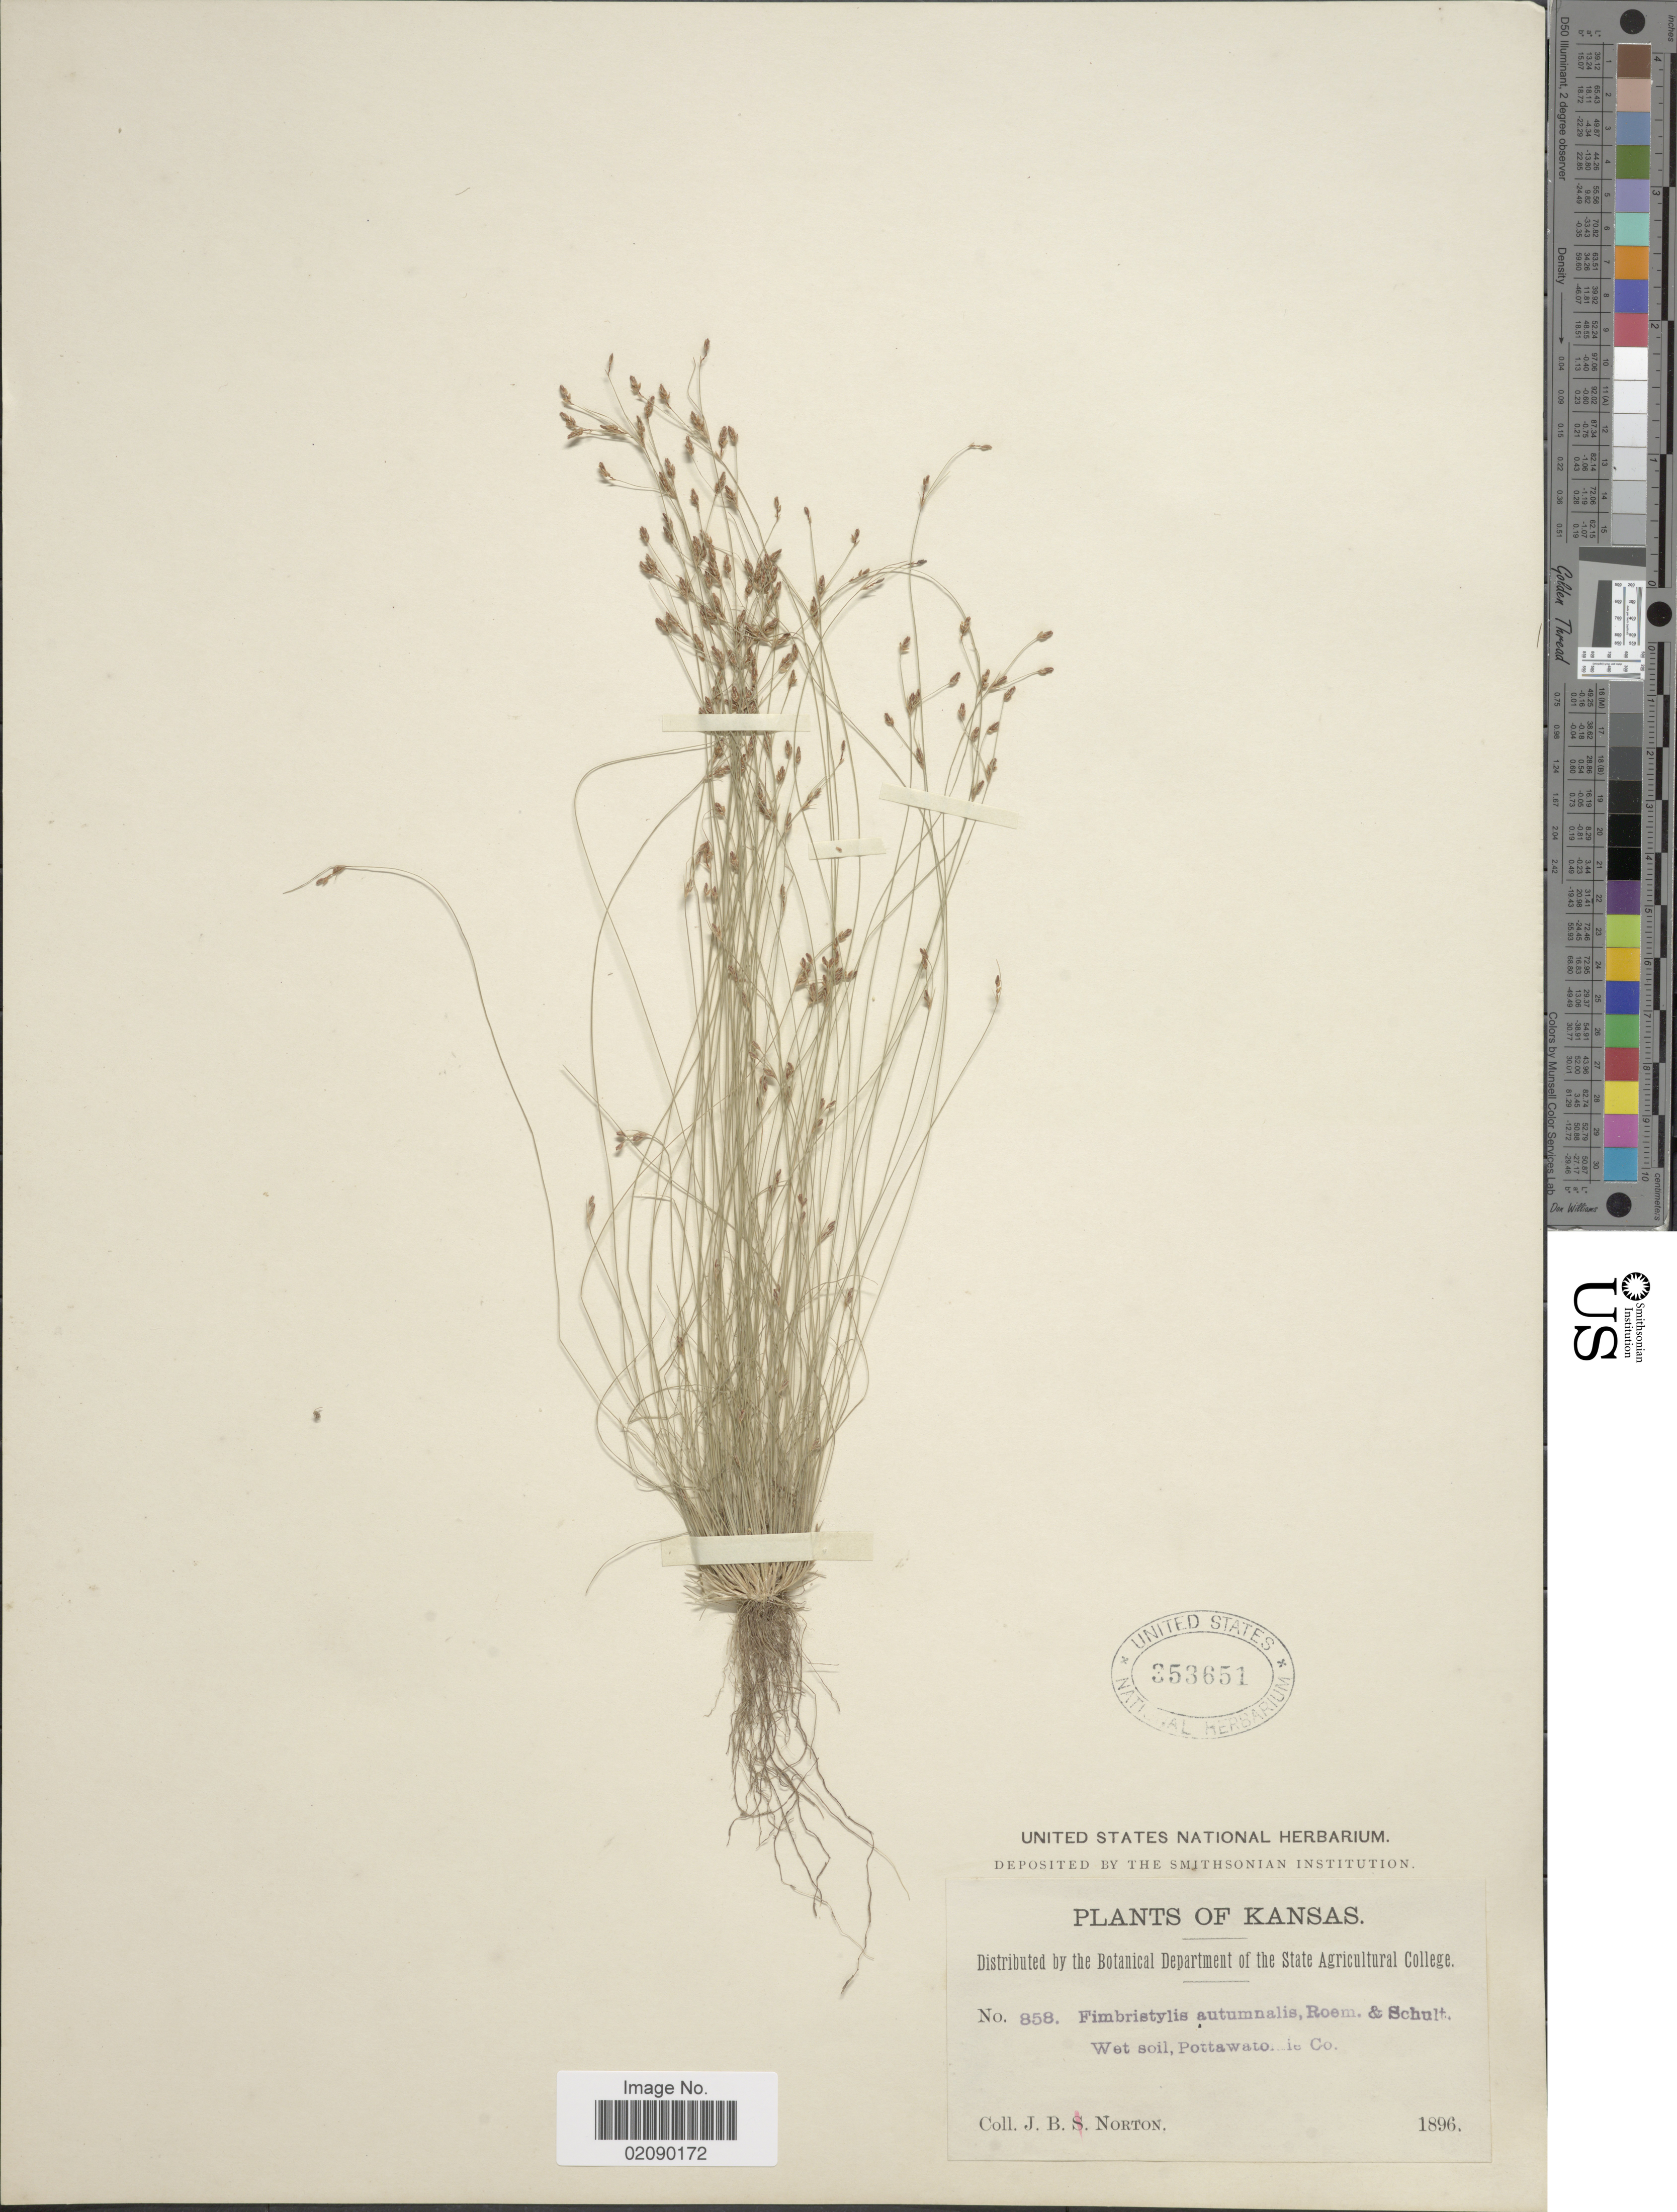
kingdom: Plantae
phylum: Tracheophyta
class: Liliopsida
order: Poales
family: Cyperaceae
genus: Bulbostylis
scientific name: Bulbostylis capillaris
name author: (L.) Kunth ex C.B. Clarke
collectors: J. B. Norton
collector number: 858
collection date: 1896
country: United States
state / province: Kansas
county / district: Pottawatomie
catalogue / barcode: US 353651